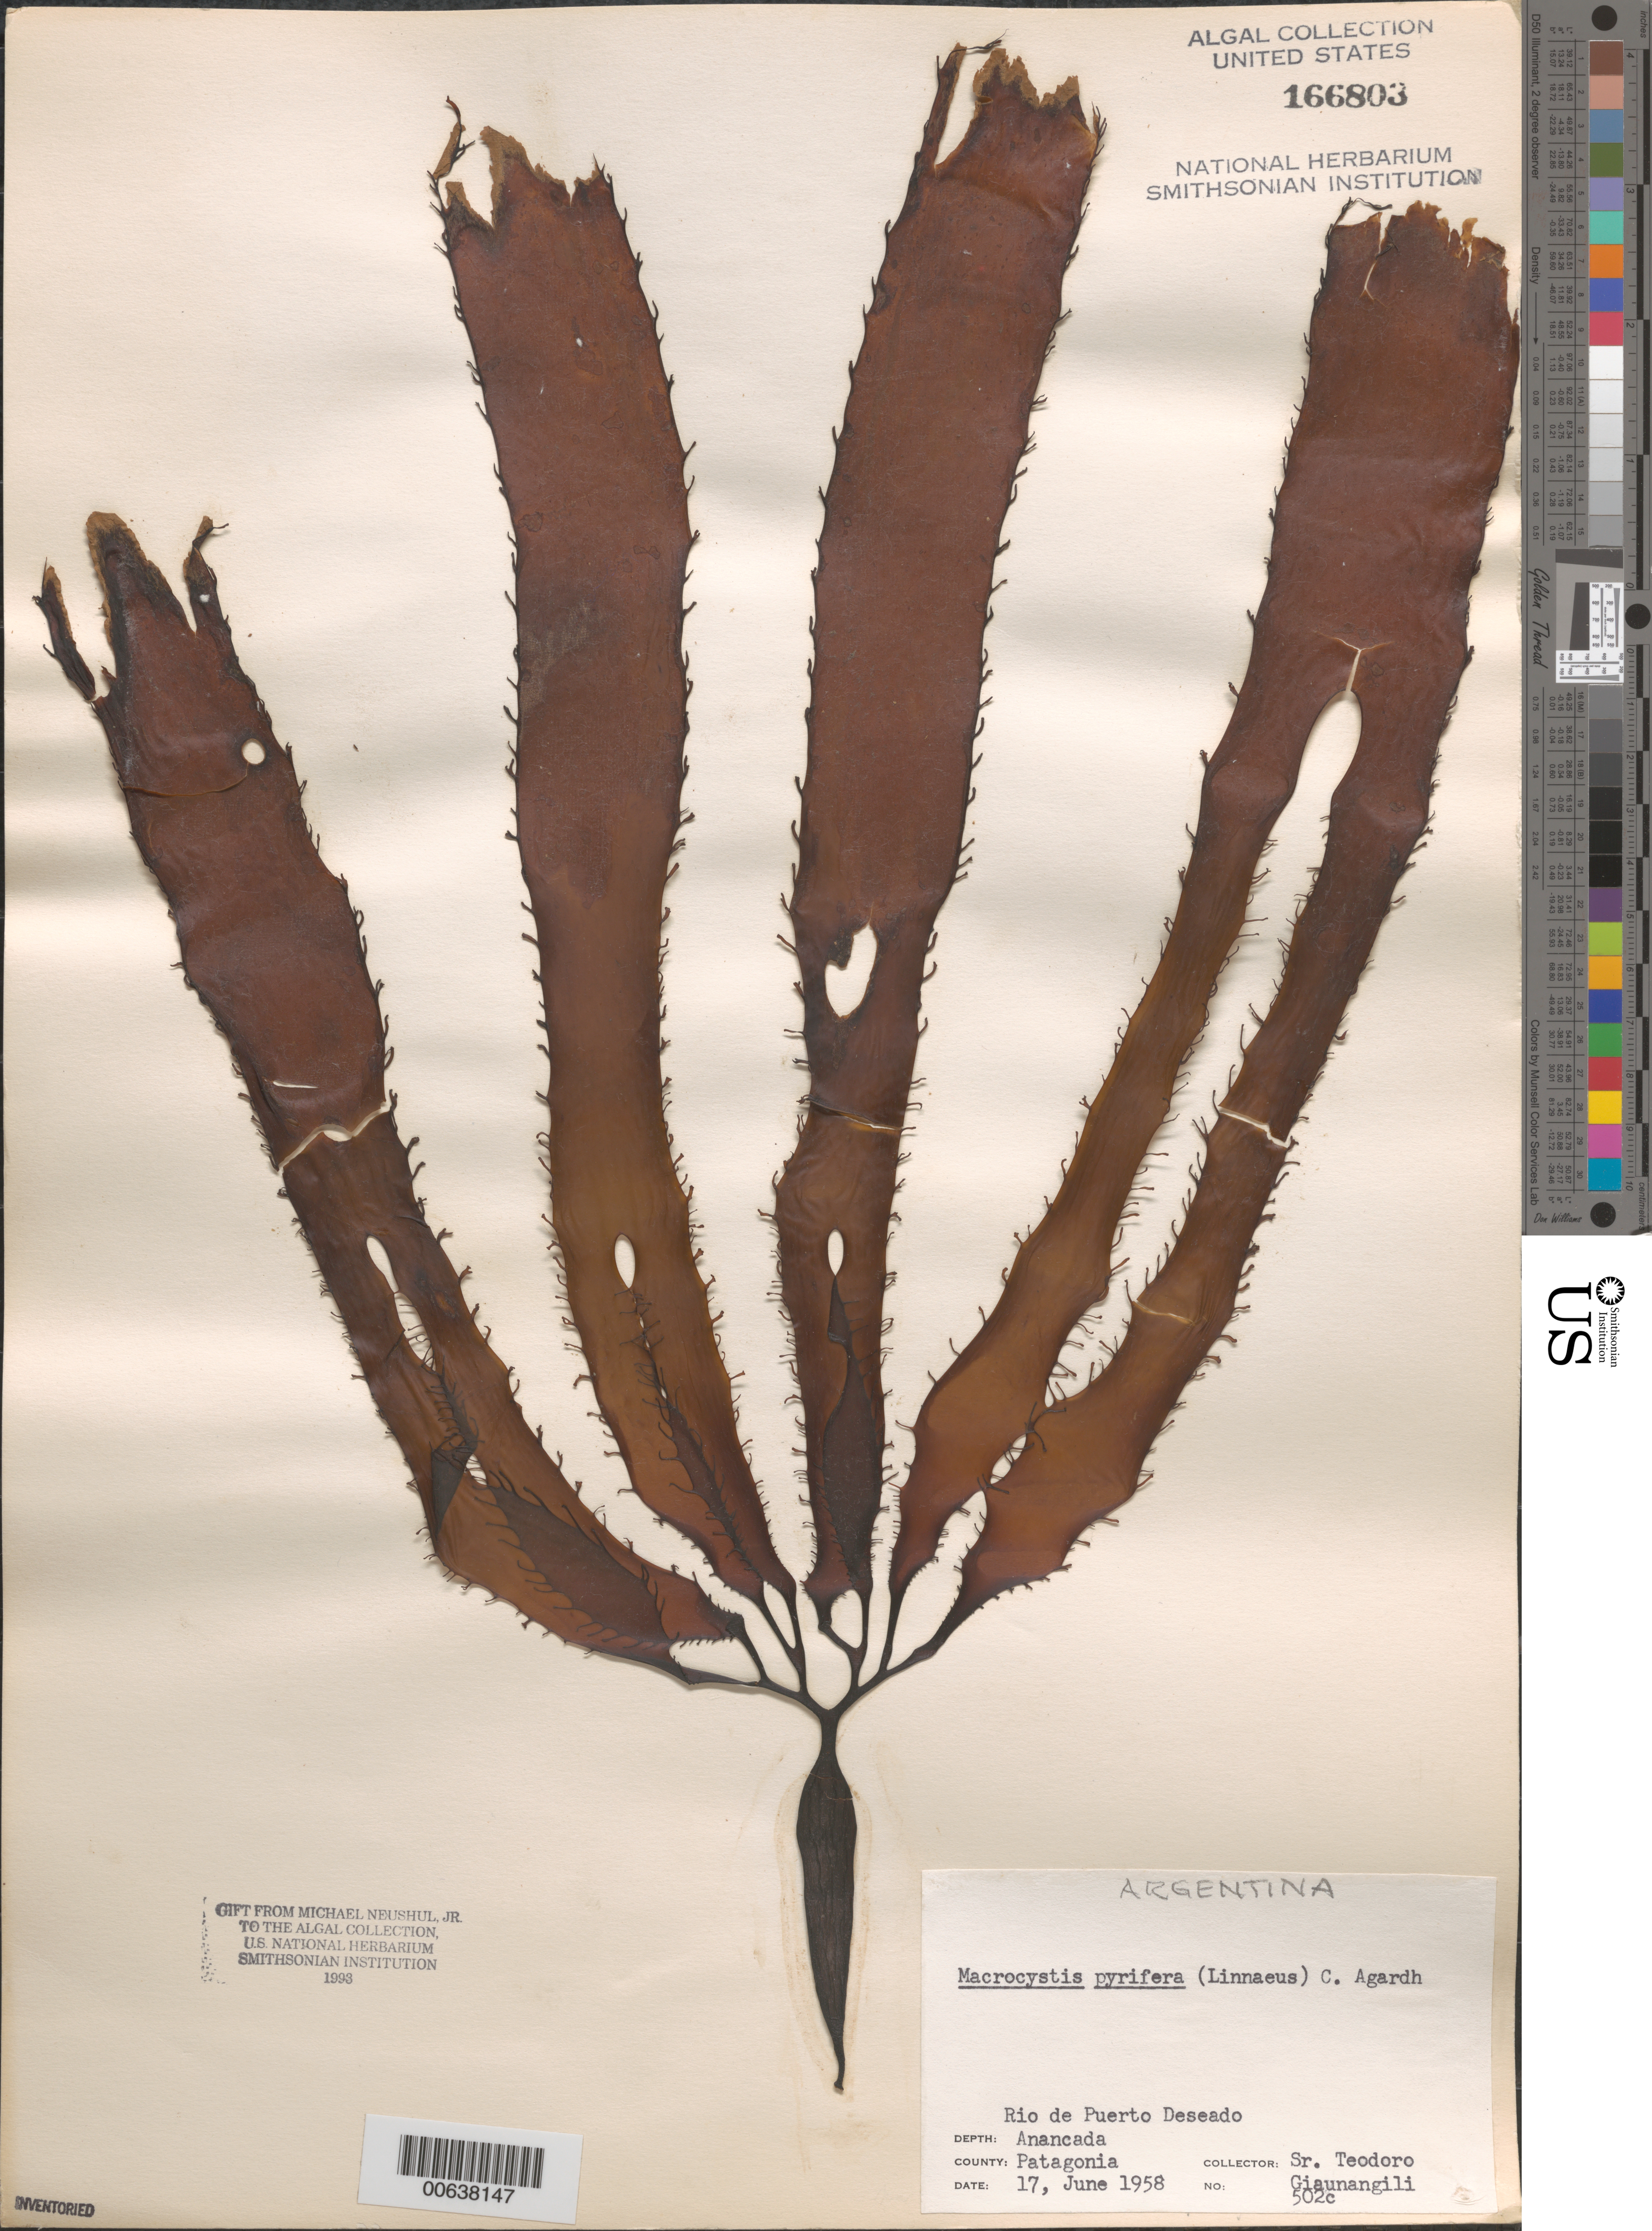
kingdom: Chromista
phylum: Ochrophyta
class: Phaeophyceae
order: Laminariales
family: Laminariaceae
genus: Macrocystis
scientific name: Macrocystis pyrifera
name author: (L.) C. Agardh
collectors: T. Giaunangili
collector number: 502c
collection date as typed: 17 Jun 1958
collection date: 1958-06-17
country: Argentina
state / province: Santa Cruz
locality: Rio de Puerto Deseado, Anancada, Patagonia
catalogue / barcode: US 166803